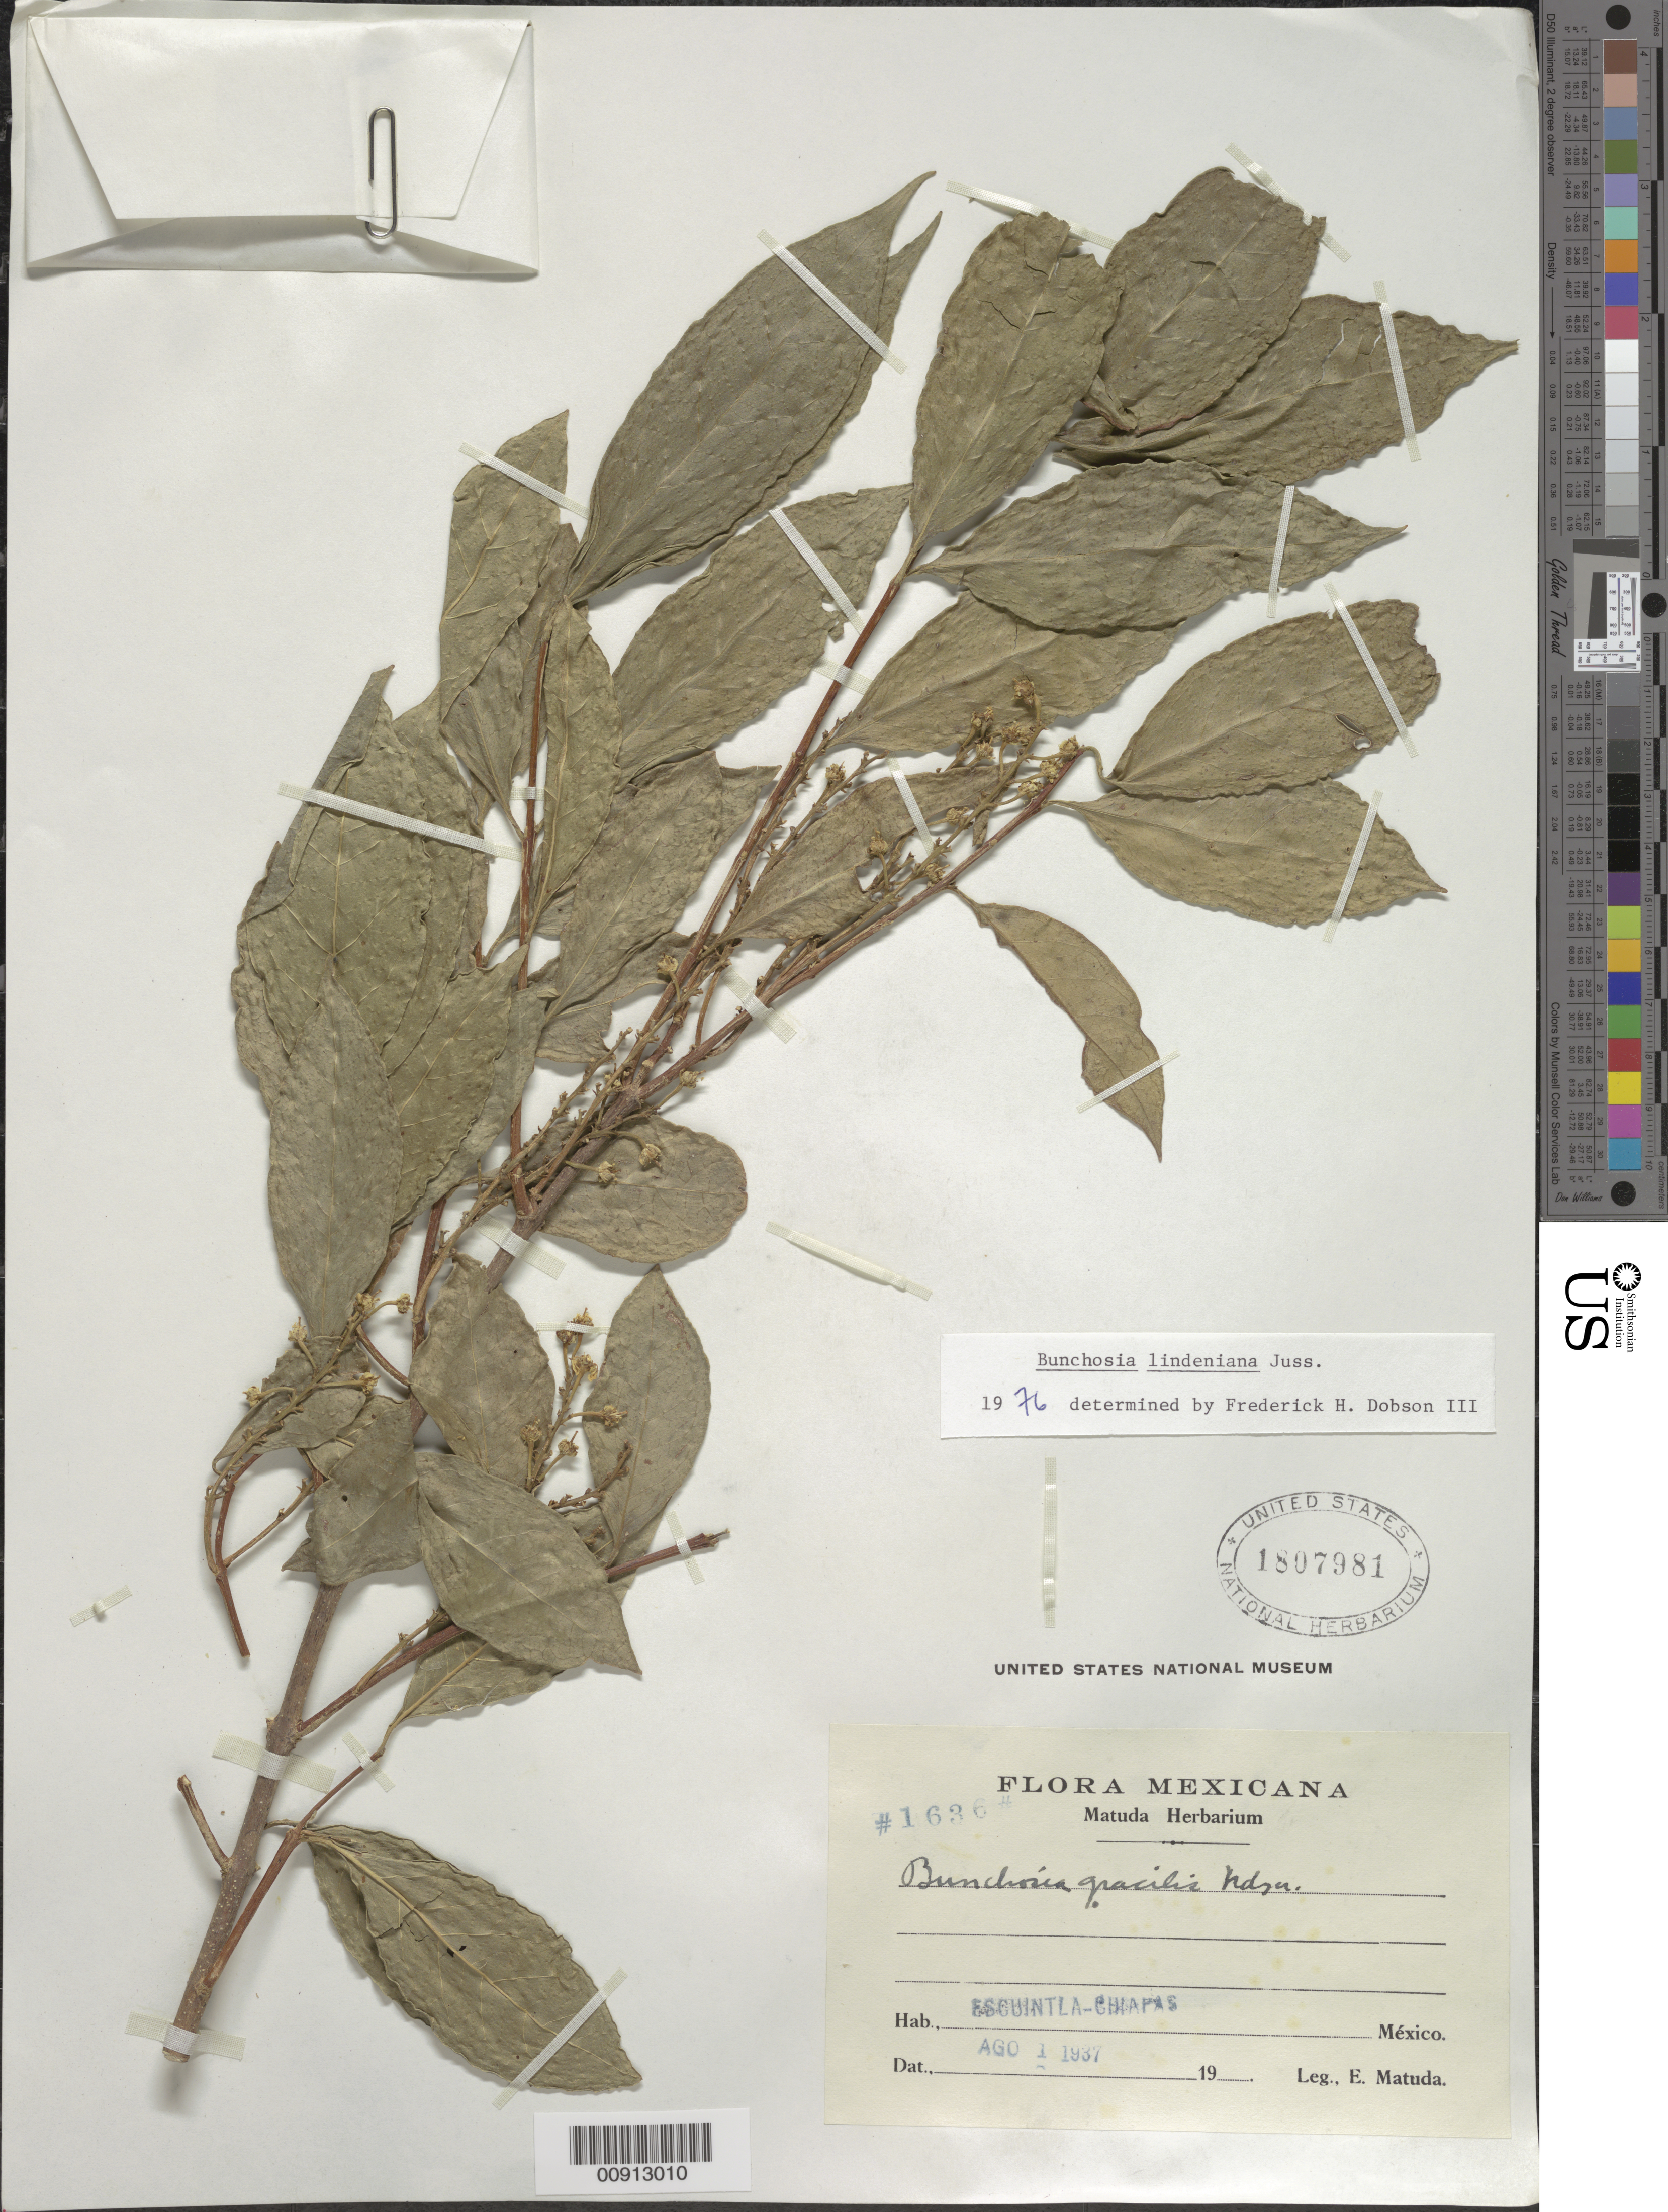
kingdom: Plantae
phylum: Tracheophyta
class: Magnoliopsida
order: Malpighiales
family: Malpighiaceae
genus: Bunchosia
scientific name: Bunchosia lindeniana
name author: A. Juss.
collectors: E. Matuda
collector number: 1636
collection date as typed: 01 Aug 1937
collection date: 1937-08-01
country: Mexico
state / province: Chiapas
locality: Escuintla, Chiapas.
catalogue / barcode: US 1807981